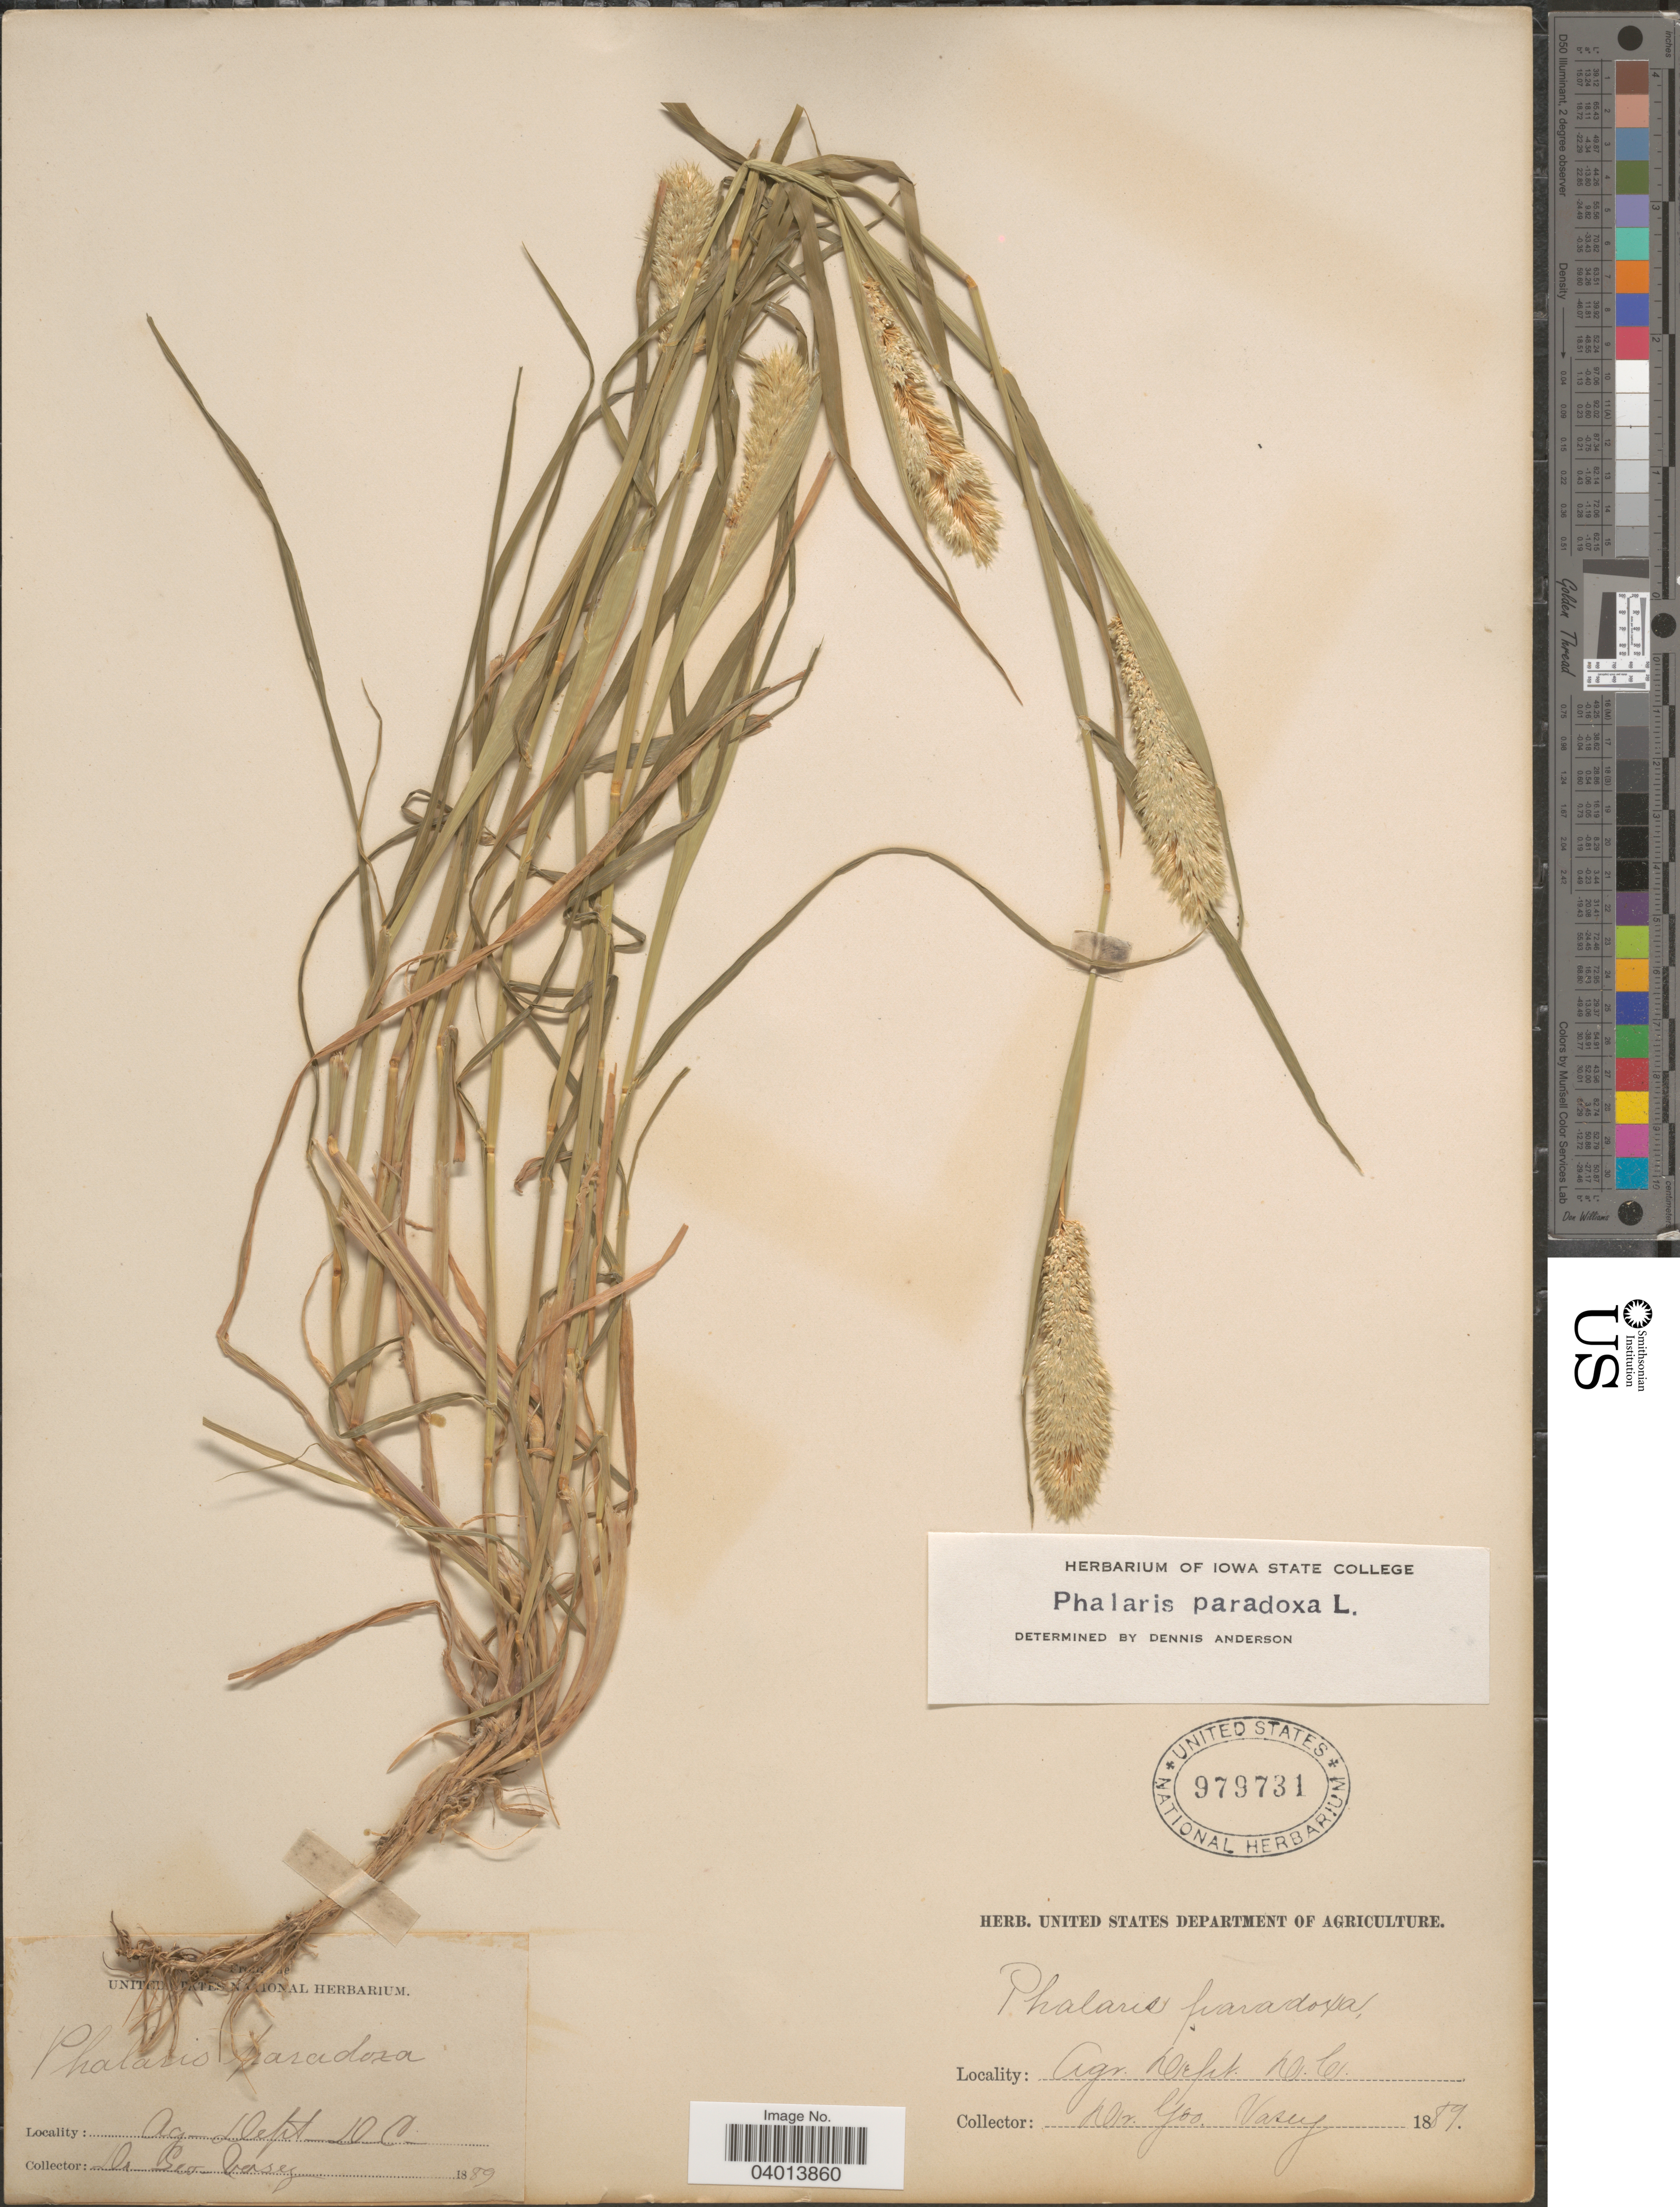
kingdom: Plantae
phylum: Tracheophyta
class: Liliopsida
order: Poales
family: Poaceae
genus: Phalaris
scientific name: Phalaris paradoxa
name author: L.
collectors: G. R. Vasey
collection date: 1889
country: United States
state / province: District of Columbia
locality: Agr. Dept. D.C.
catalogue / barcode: US 979731